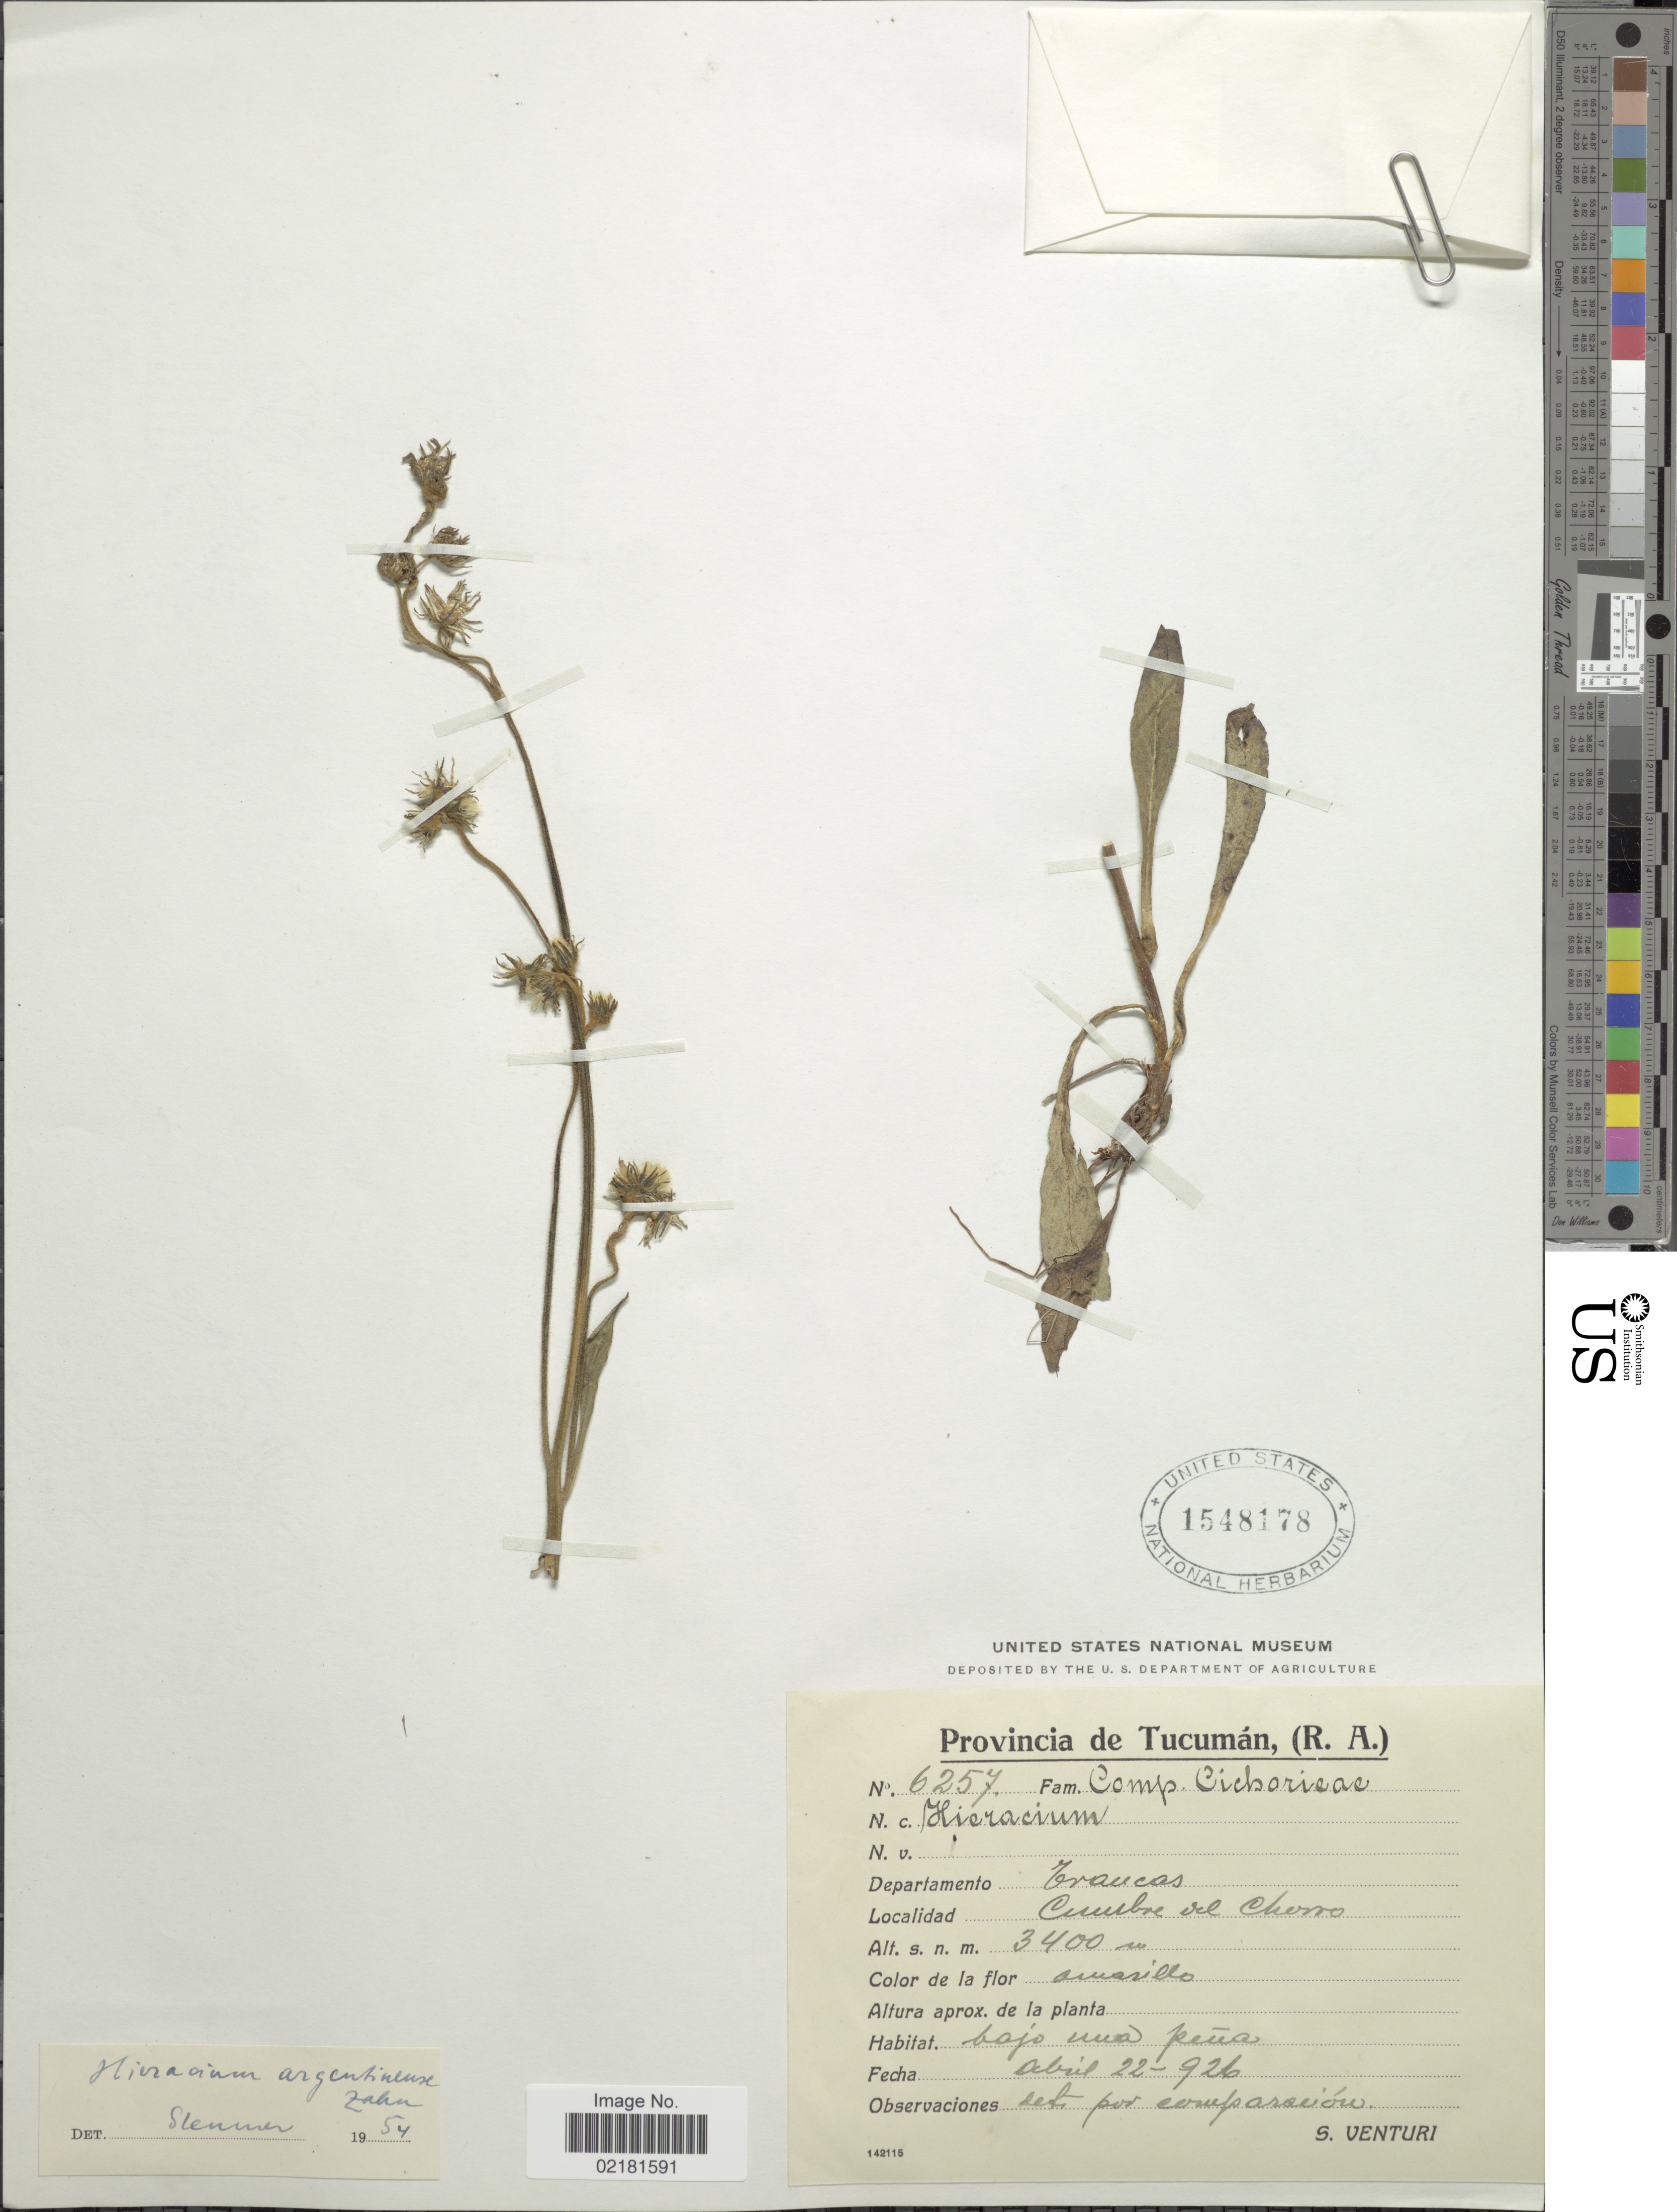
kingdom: Plantae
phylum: Tracheophyta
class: Magnoliopsida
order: Asterales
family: Asteraceae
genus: Hieracium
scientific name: Hieracium jubatum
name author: Fr.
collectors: S. Venturi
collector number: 6257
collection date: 1926-04-22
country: Argentina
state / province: Tucumán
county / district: Trancas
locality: Cumbre del Chorro.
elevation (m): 3400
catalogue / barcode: US 1548178